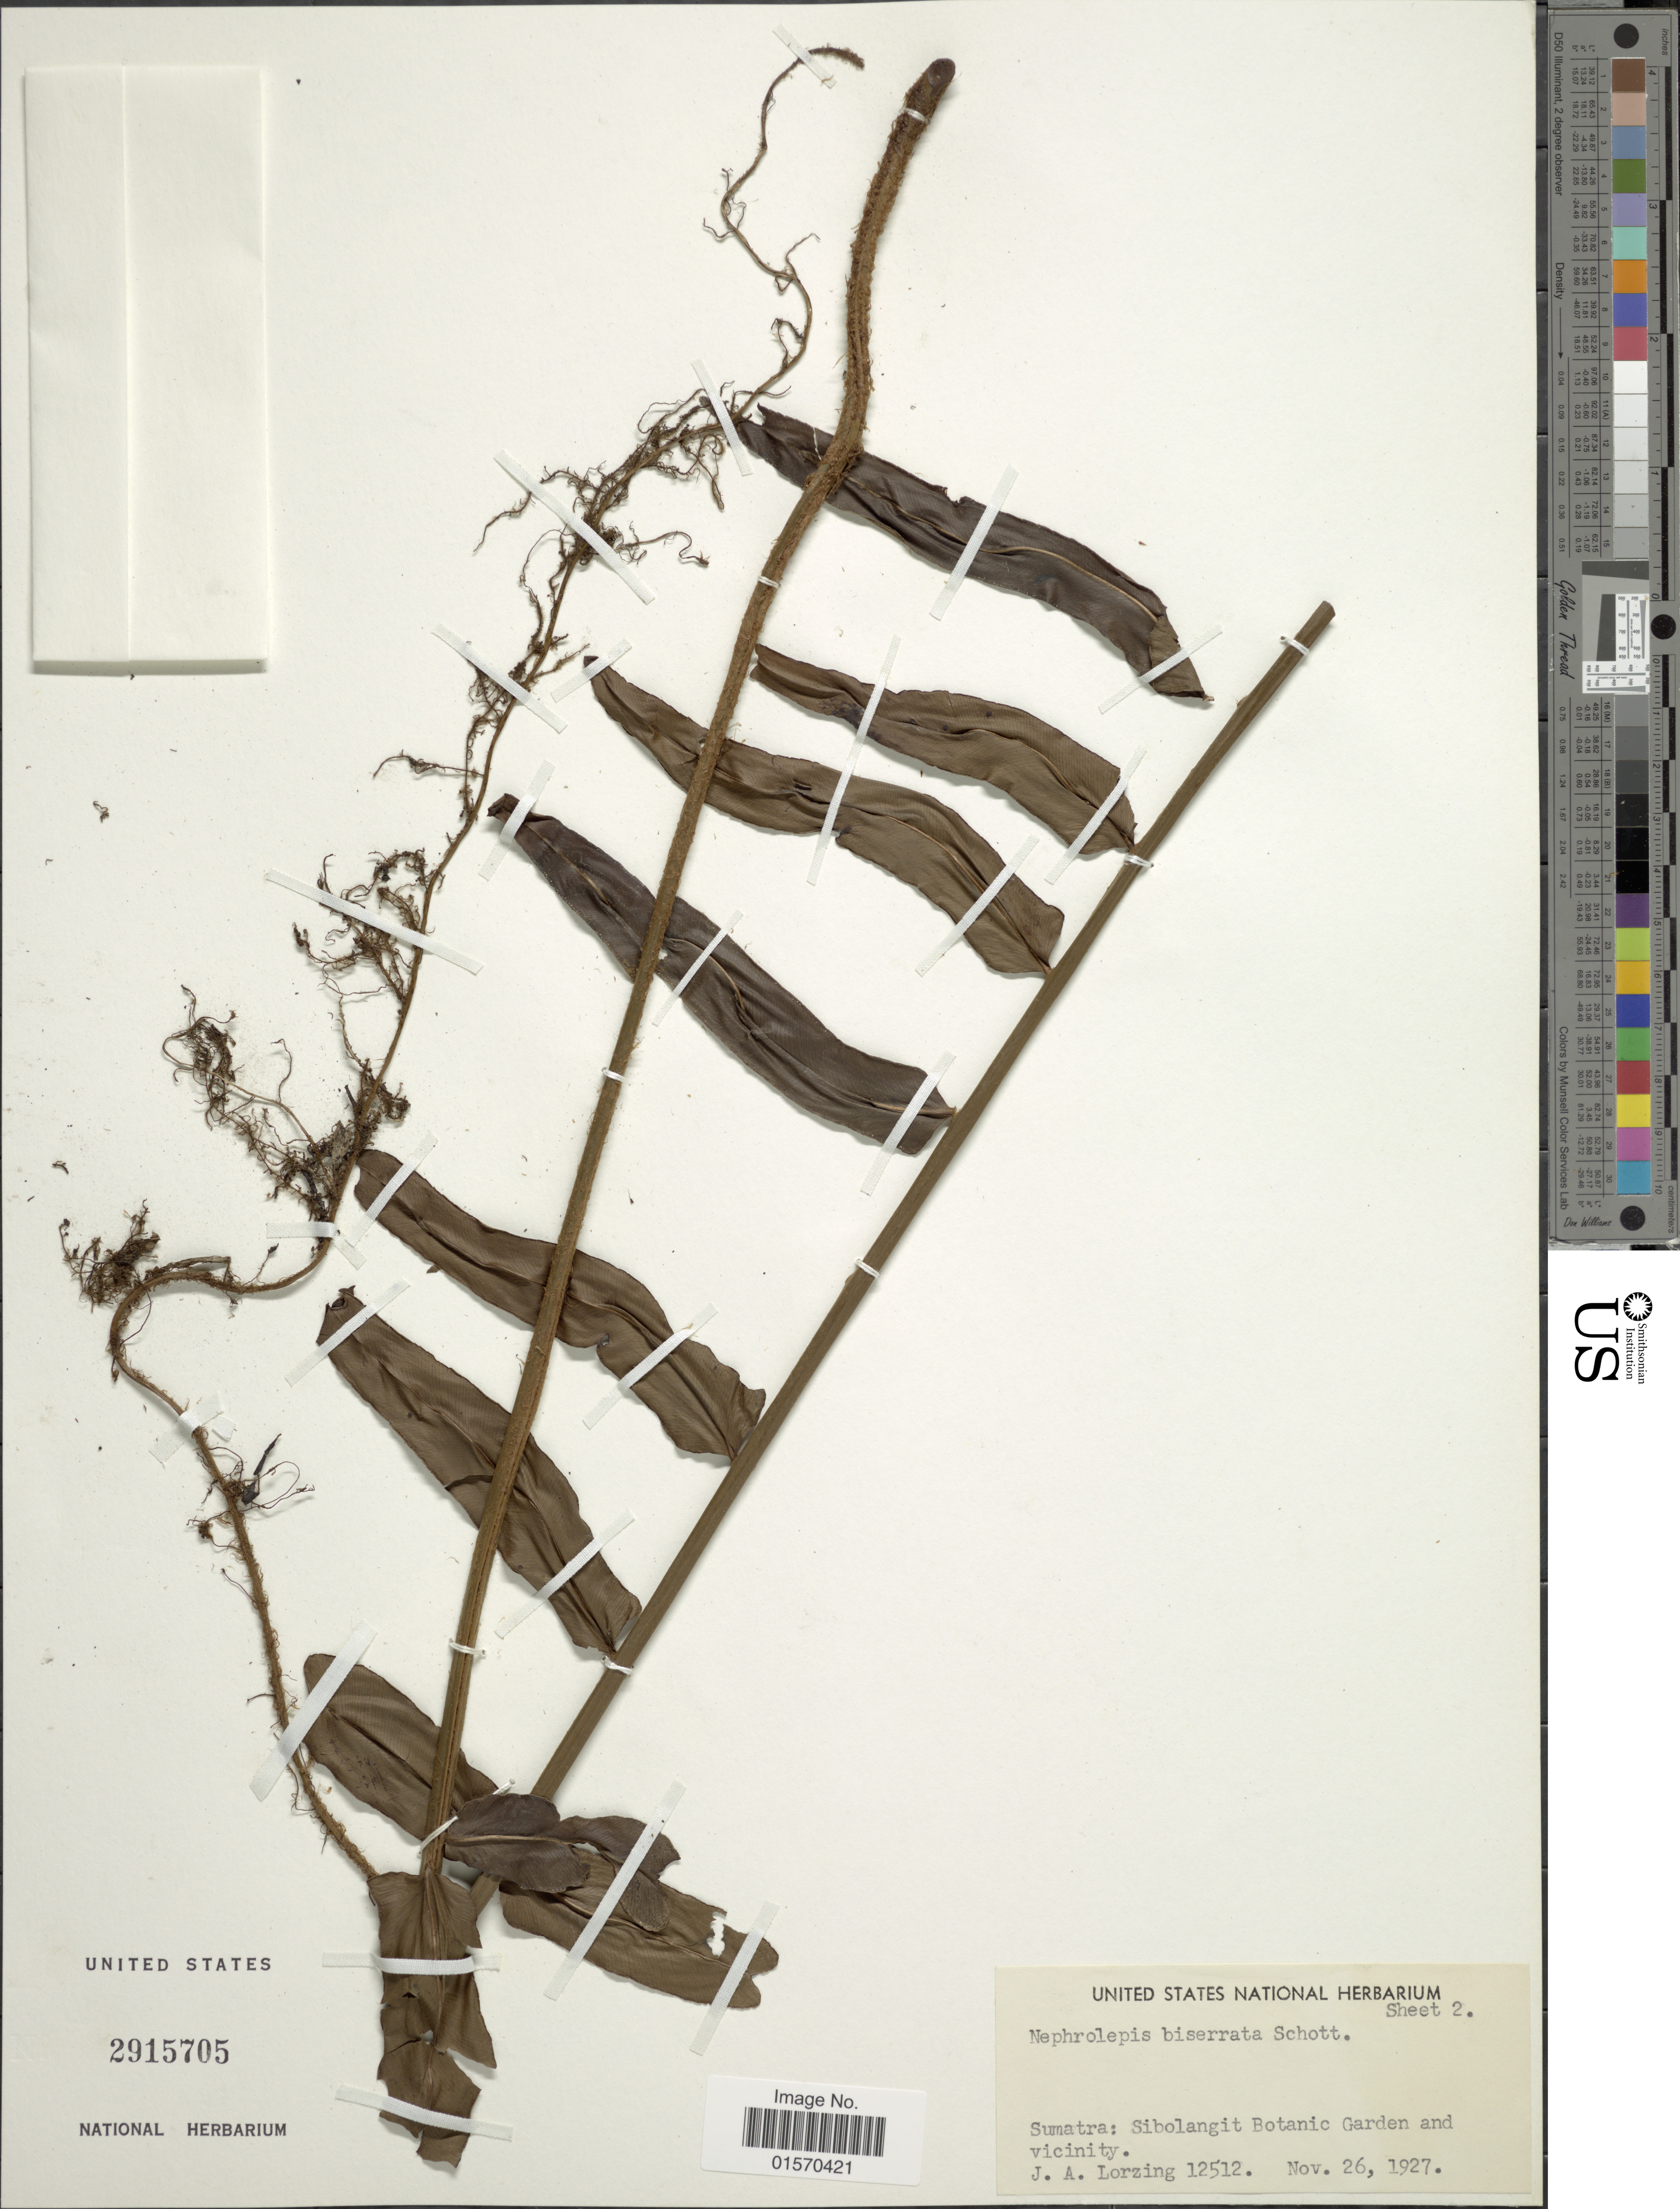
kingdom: Plantae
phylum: Tracheophyta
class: Polypodiopsida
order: Polypodiales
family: Nephrolepidaceae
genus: Nephrolepis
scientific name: Nephrolepis biserrata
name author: (Sw.) Schott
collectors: J. Lorzing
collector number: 12512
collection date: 1927-11-26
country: Indonesia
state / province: Sumatra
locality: Sibolangit Botanic and vicinity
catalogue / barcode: US 2915705